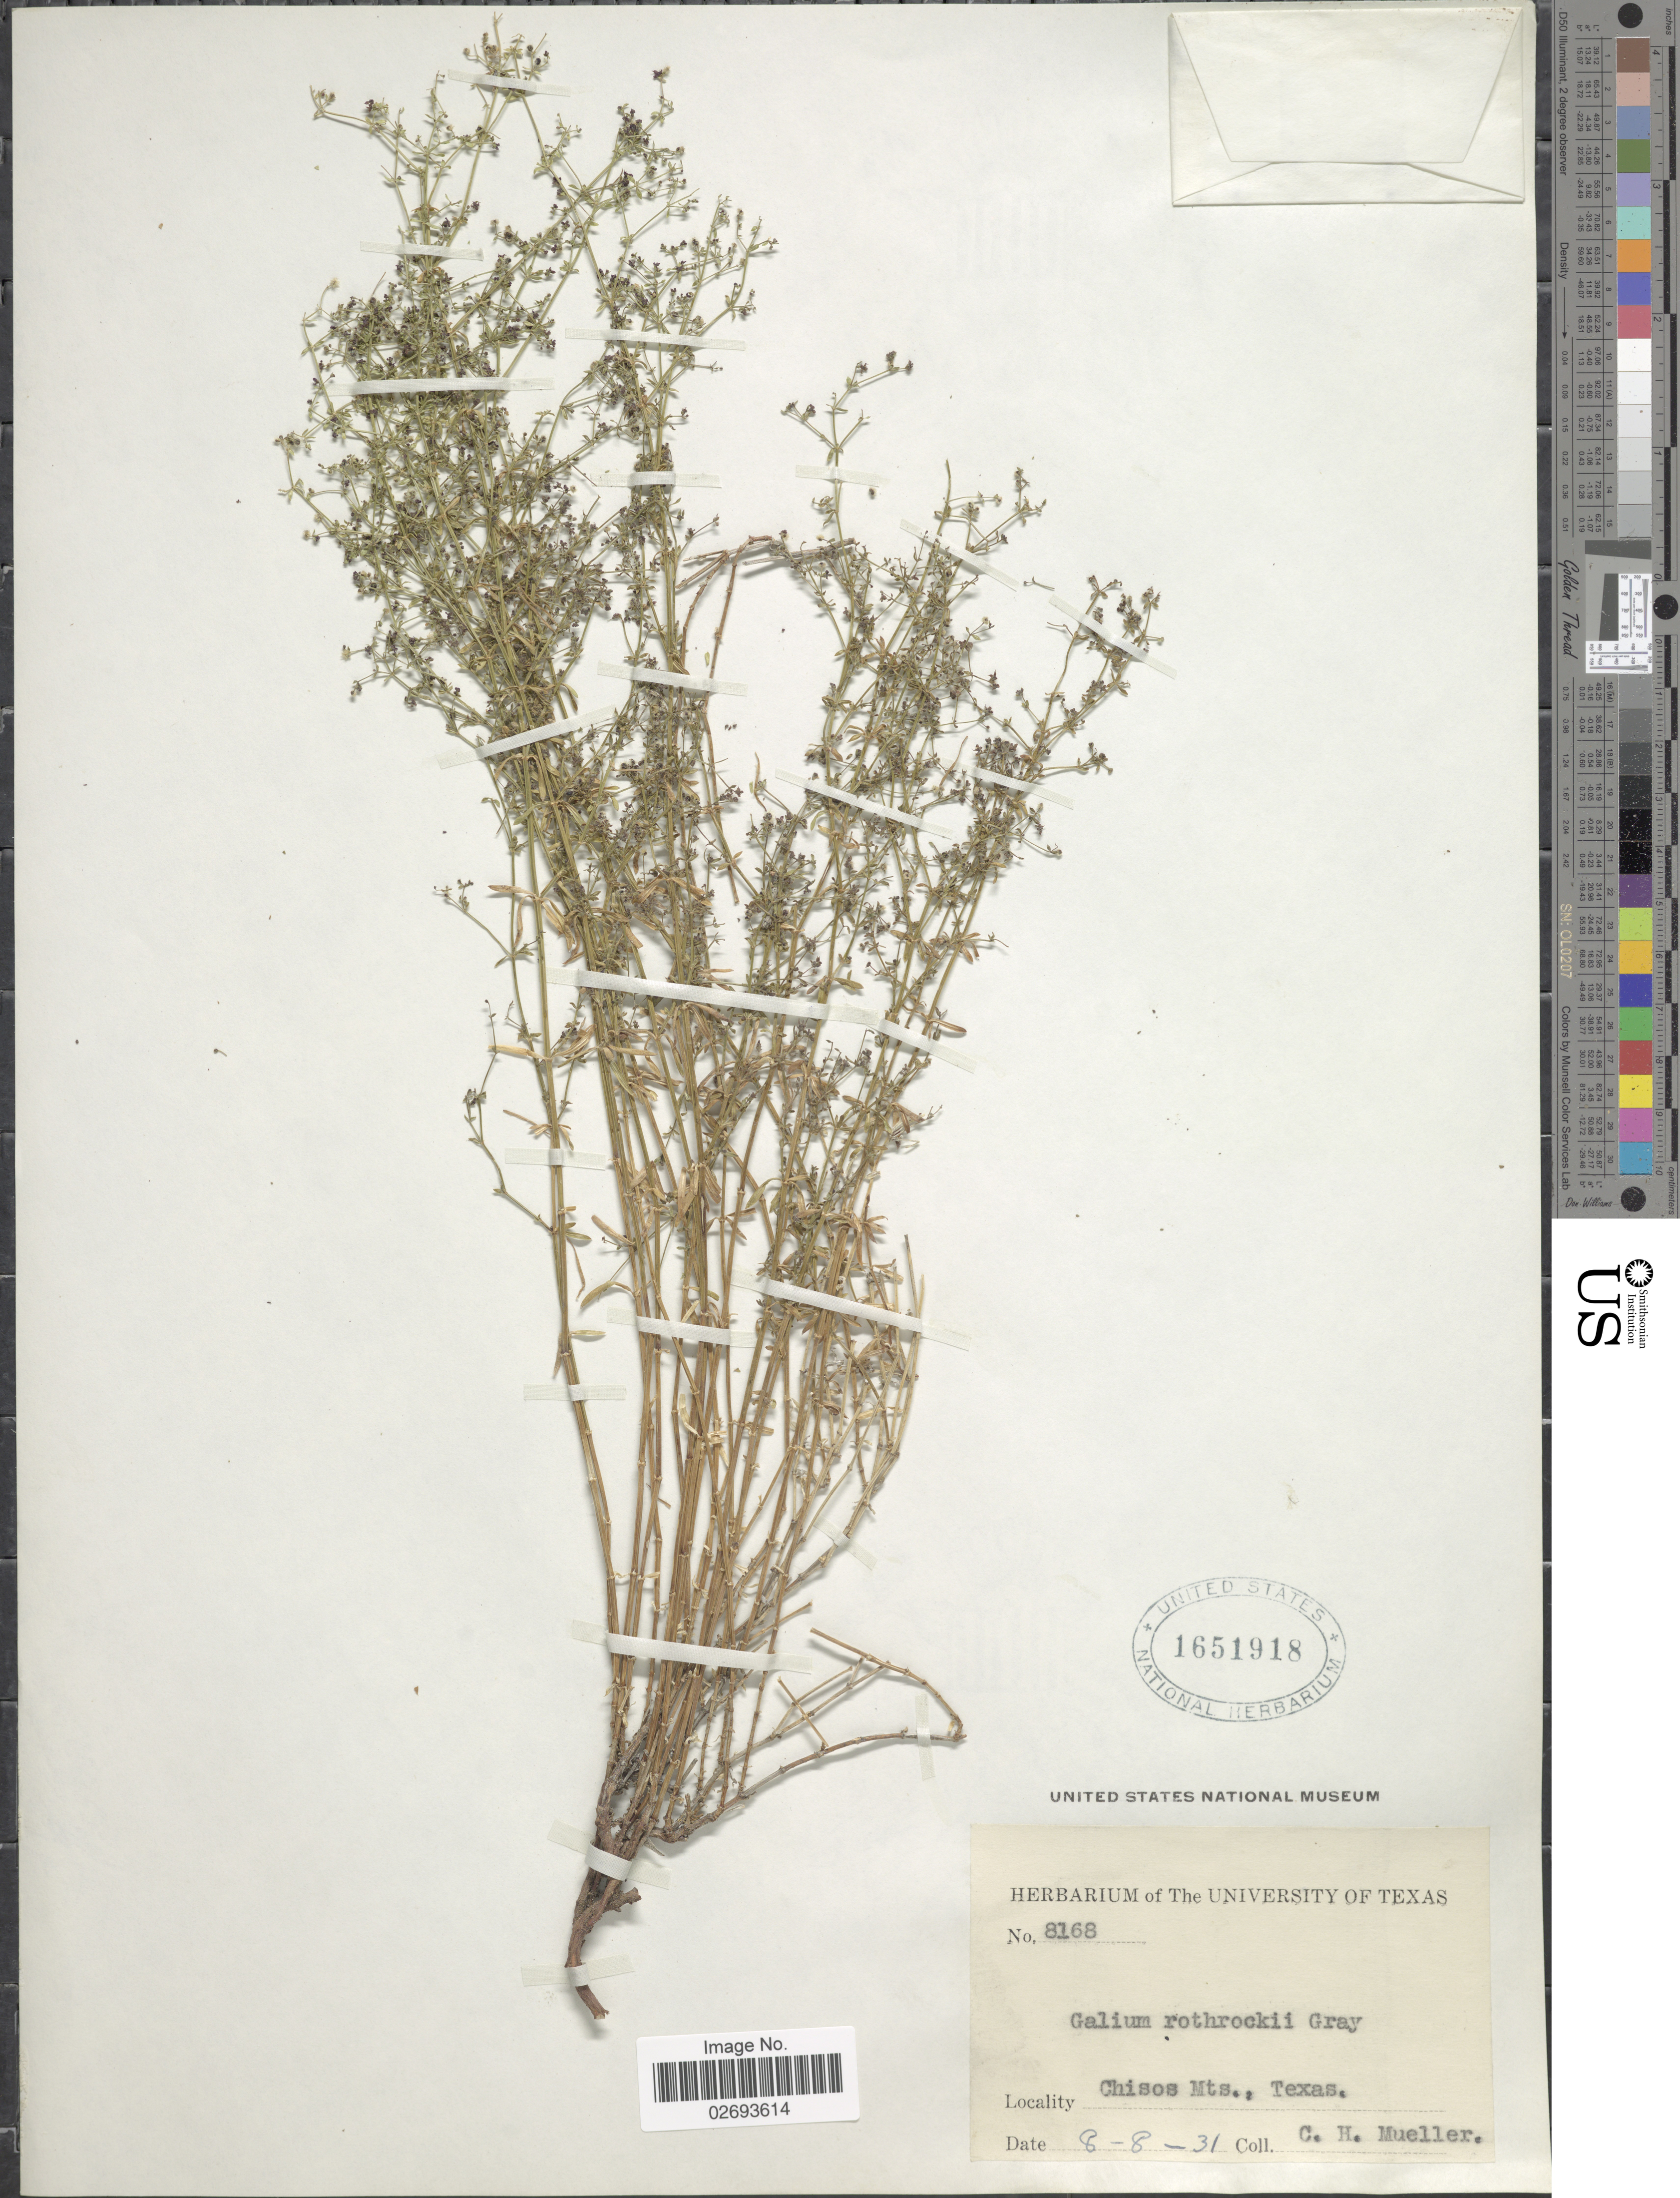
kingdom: Plantae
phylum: Tracheophyta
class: Magnoliopsida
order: Gentianales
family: Rubiaceae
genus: Galium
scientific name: Galium rothrockii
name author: A. Gray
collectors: C. H. Mueller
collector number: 8168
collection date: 1931-08-08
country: United States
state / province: Texas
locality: Chisos Mts.,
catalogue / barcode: US 1651918